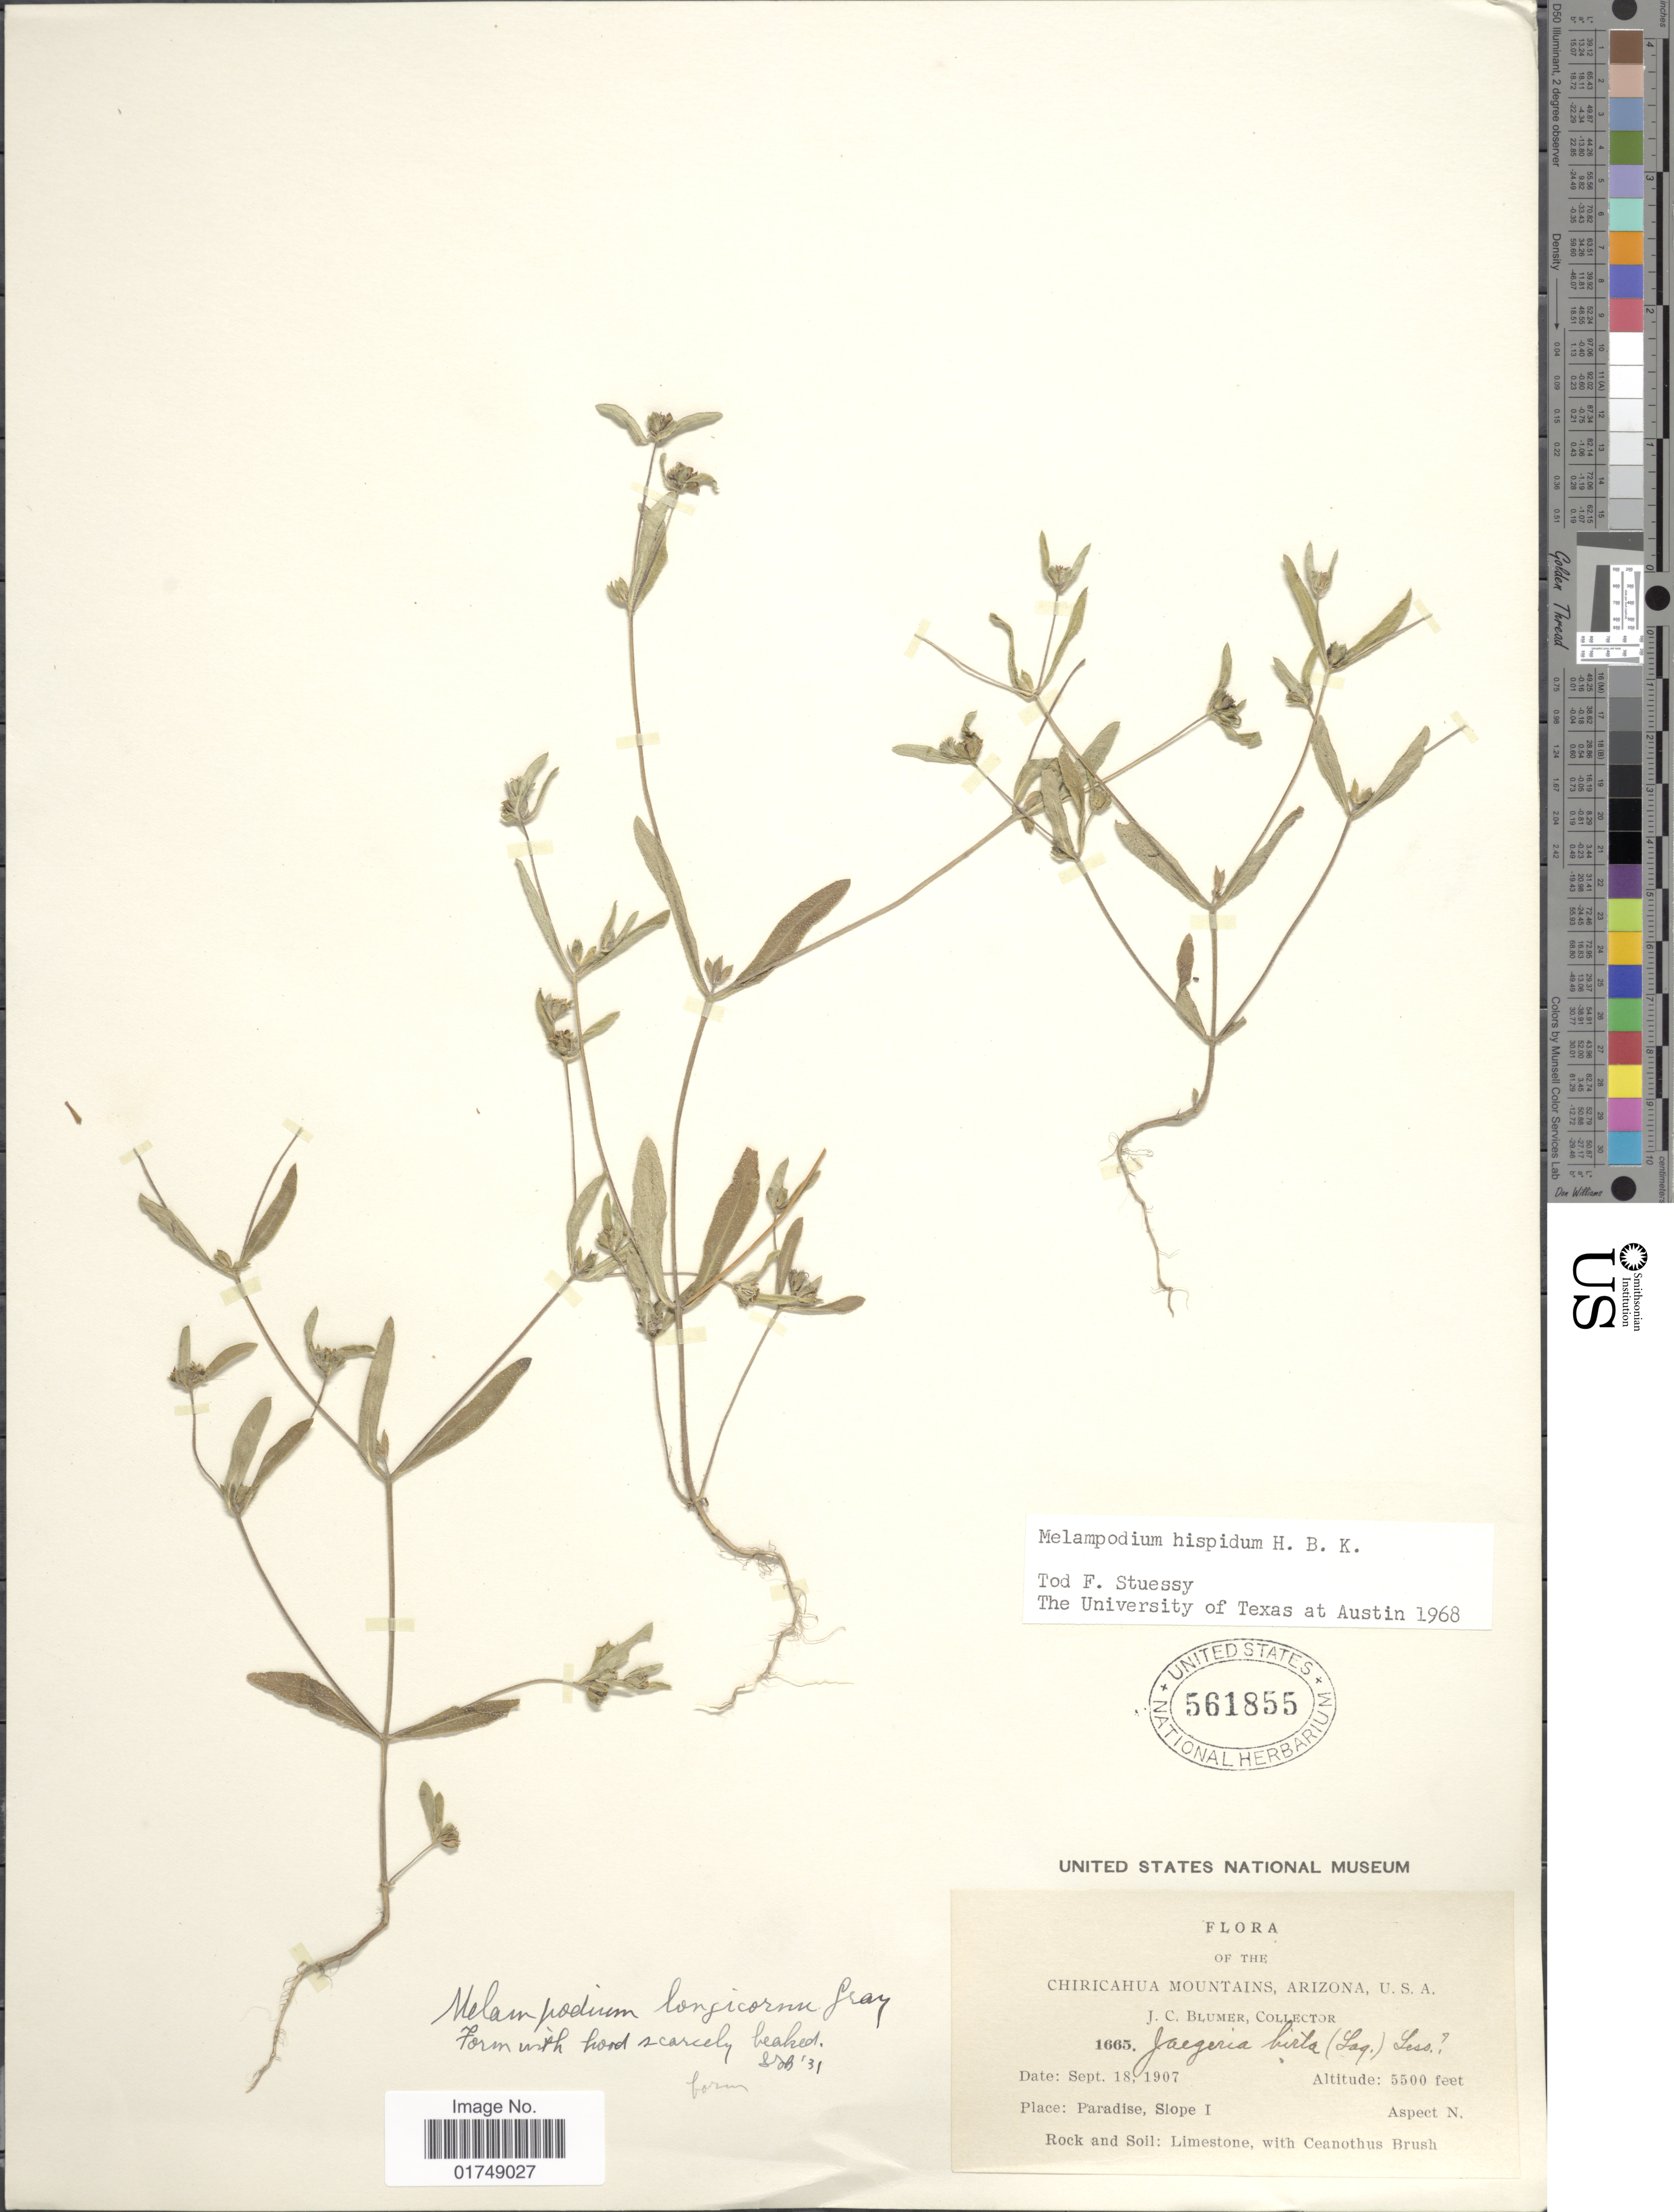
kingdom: Plantae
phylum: Tracheophyta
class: Magnoliopsida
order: Asterales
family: Asteraceae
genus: Melampodium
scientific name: Melampodium hispidum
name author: Kunth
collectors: J. C. Blumer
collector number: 1665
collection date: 1907-09-18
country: United States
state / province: Arizona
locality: Chiricahua Mountains. Paradise, Slope I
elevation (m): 1676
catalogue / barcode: US 561855